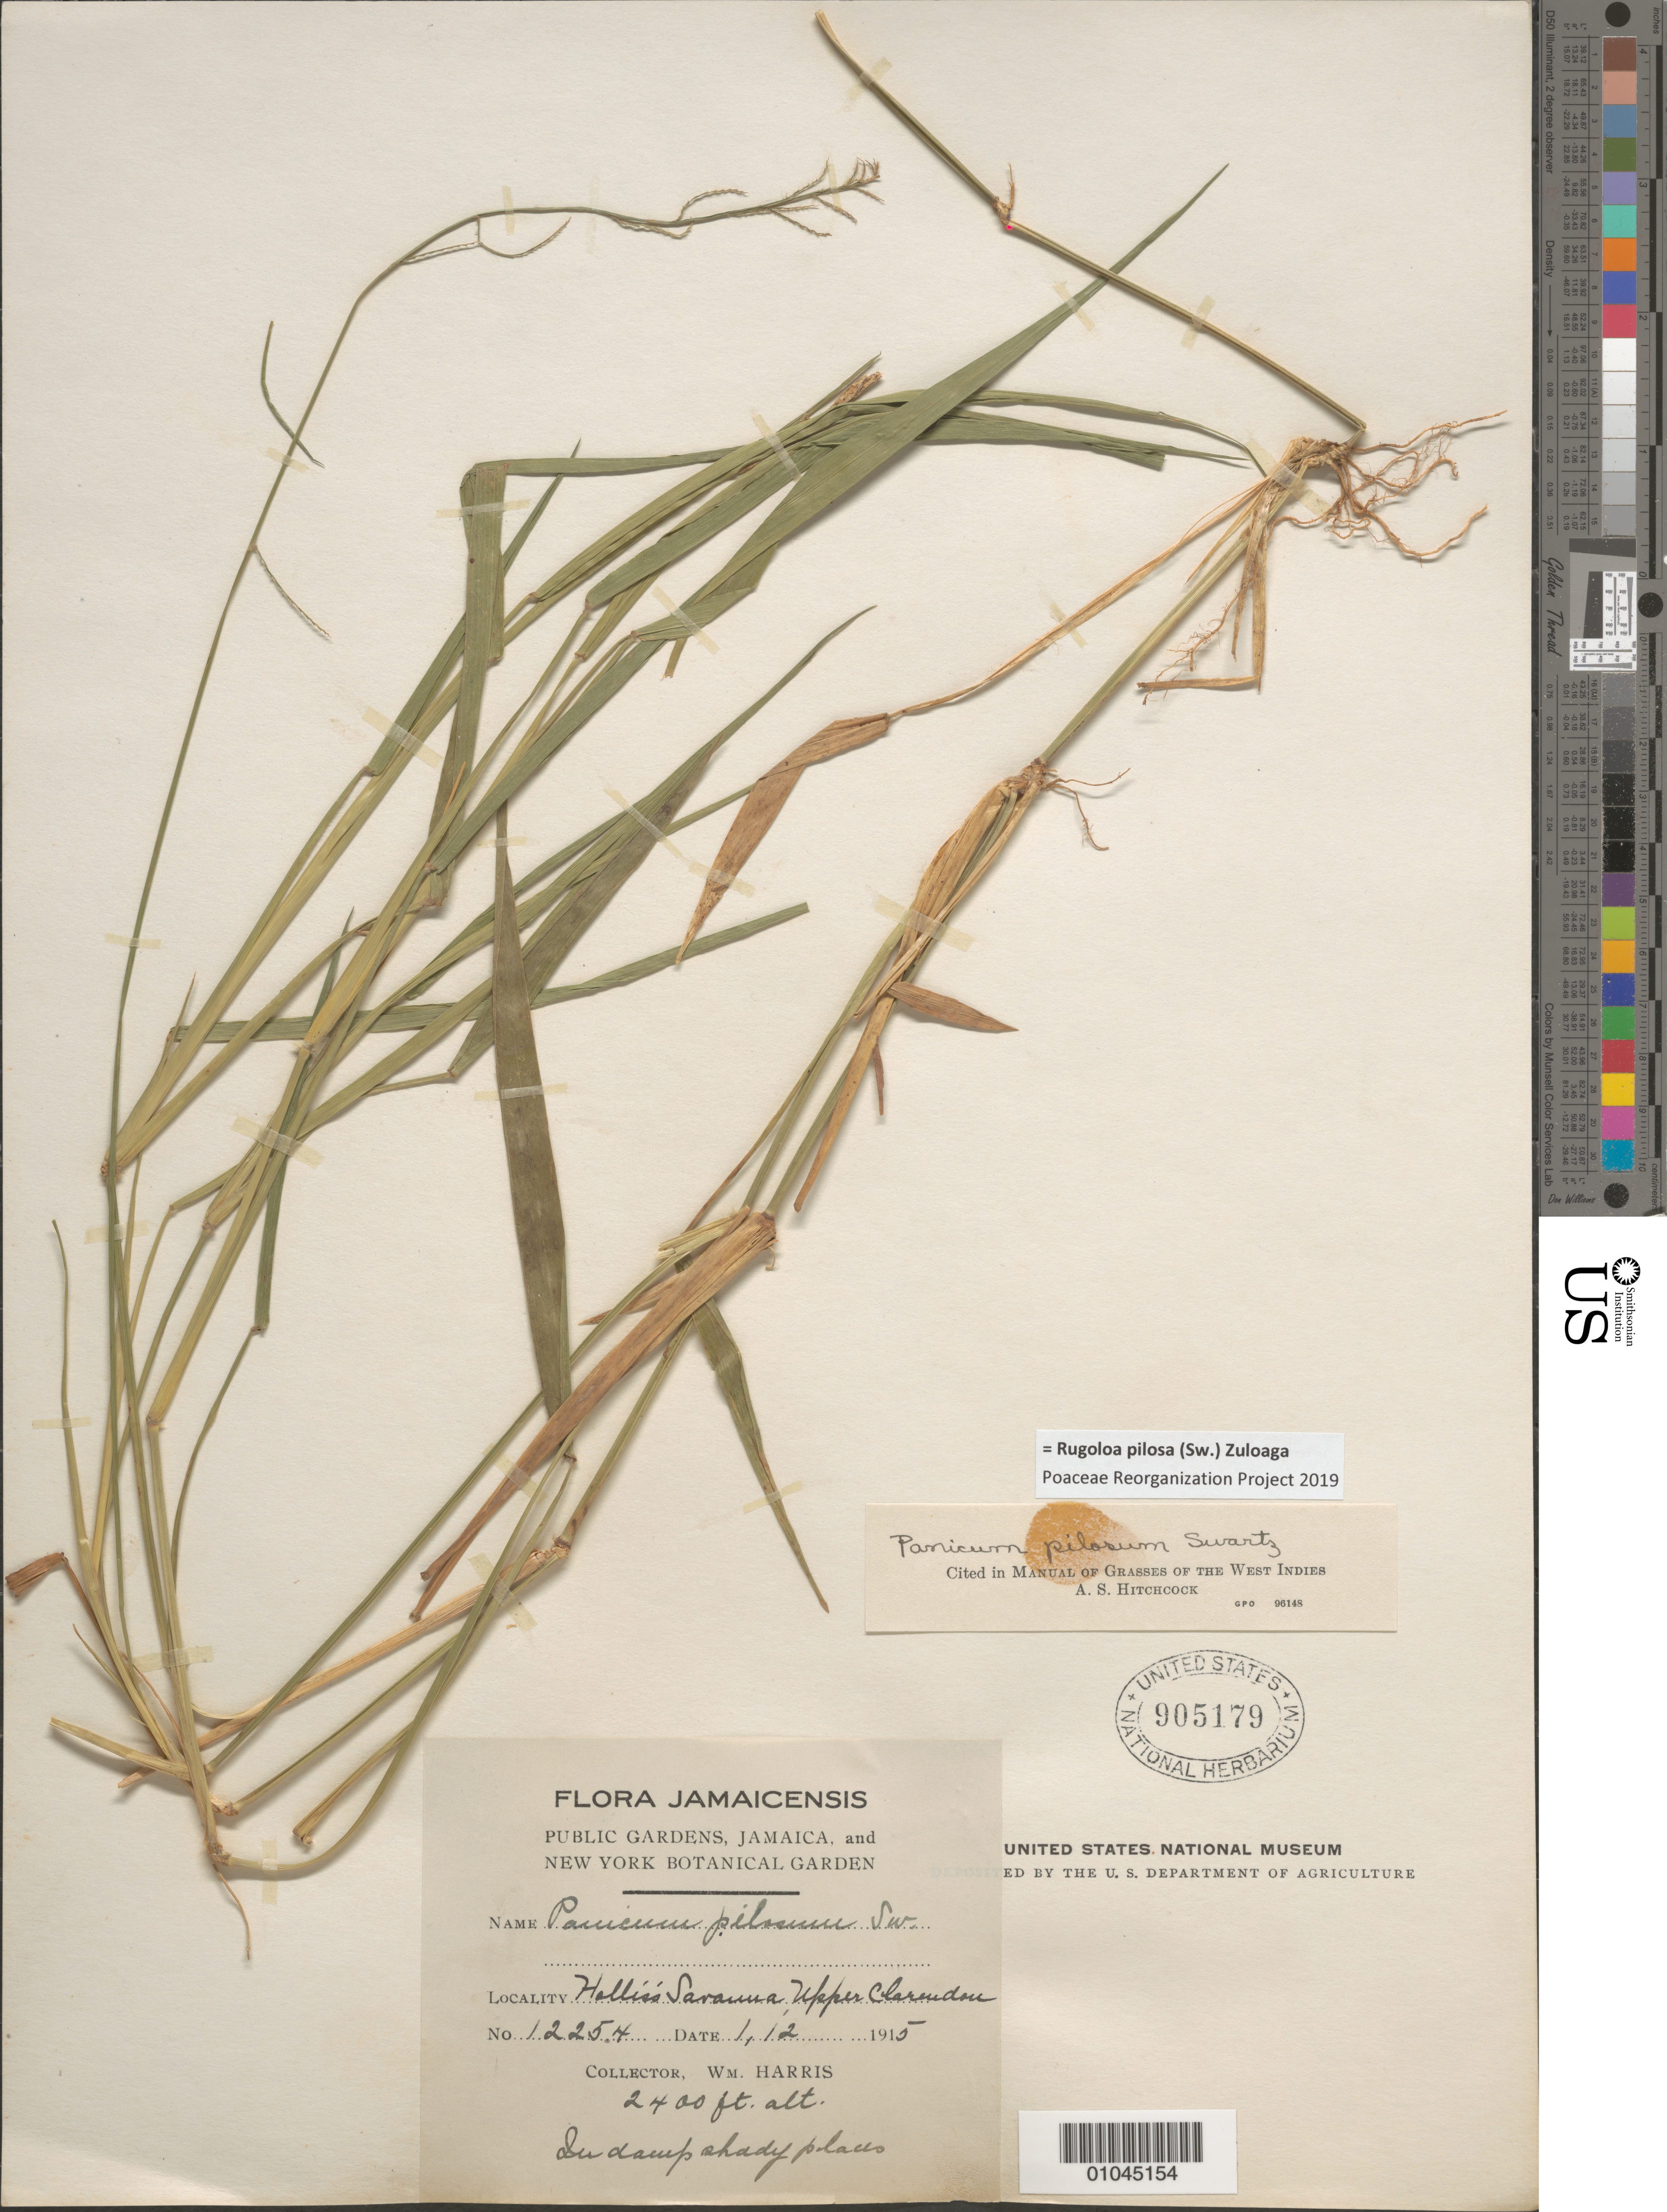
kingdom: Plantae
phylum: Tracheophyta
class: Liliopsida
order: Poales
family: Poaceae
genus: Panicum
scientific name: Panicum pilosum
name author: Sw.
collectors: W. Harris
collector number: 12254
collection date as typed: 01 Dec 1915 or 12 Feb 1915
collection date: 1915-02-12 or 1915-12-01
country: Jamaica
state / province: Clarendon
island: Jamaica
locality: Holliss Savanna, Upper Clarendon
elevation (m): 732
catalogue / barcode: US 905179